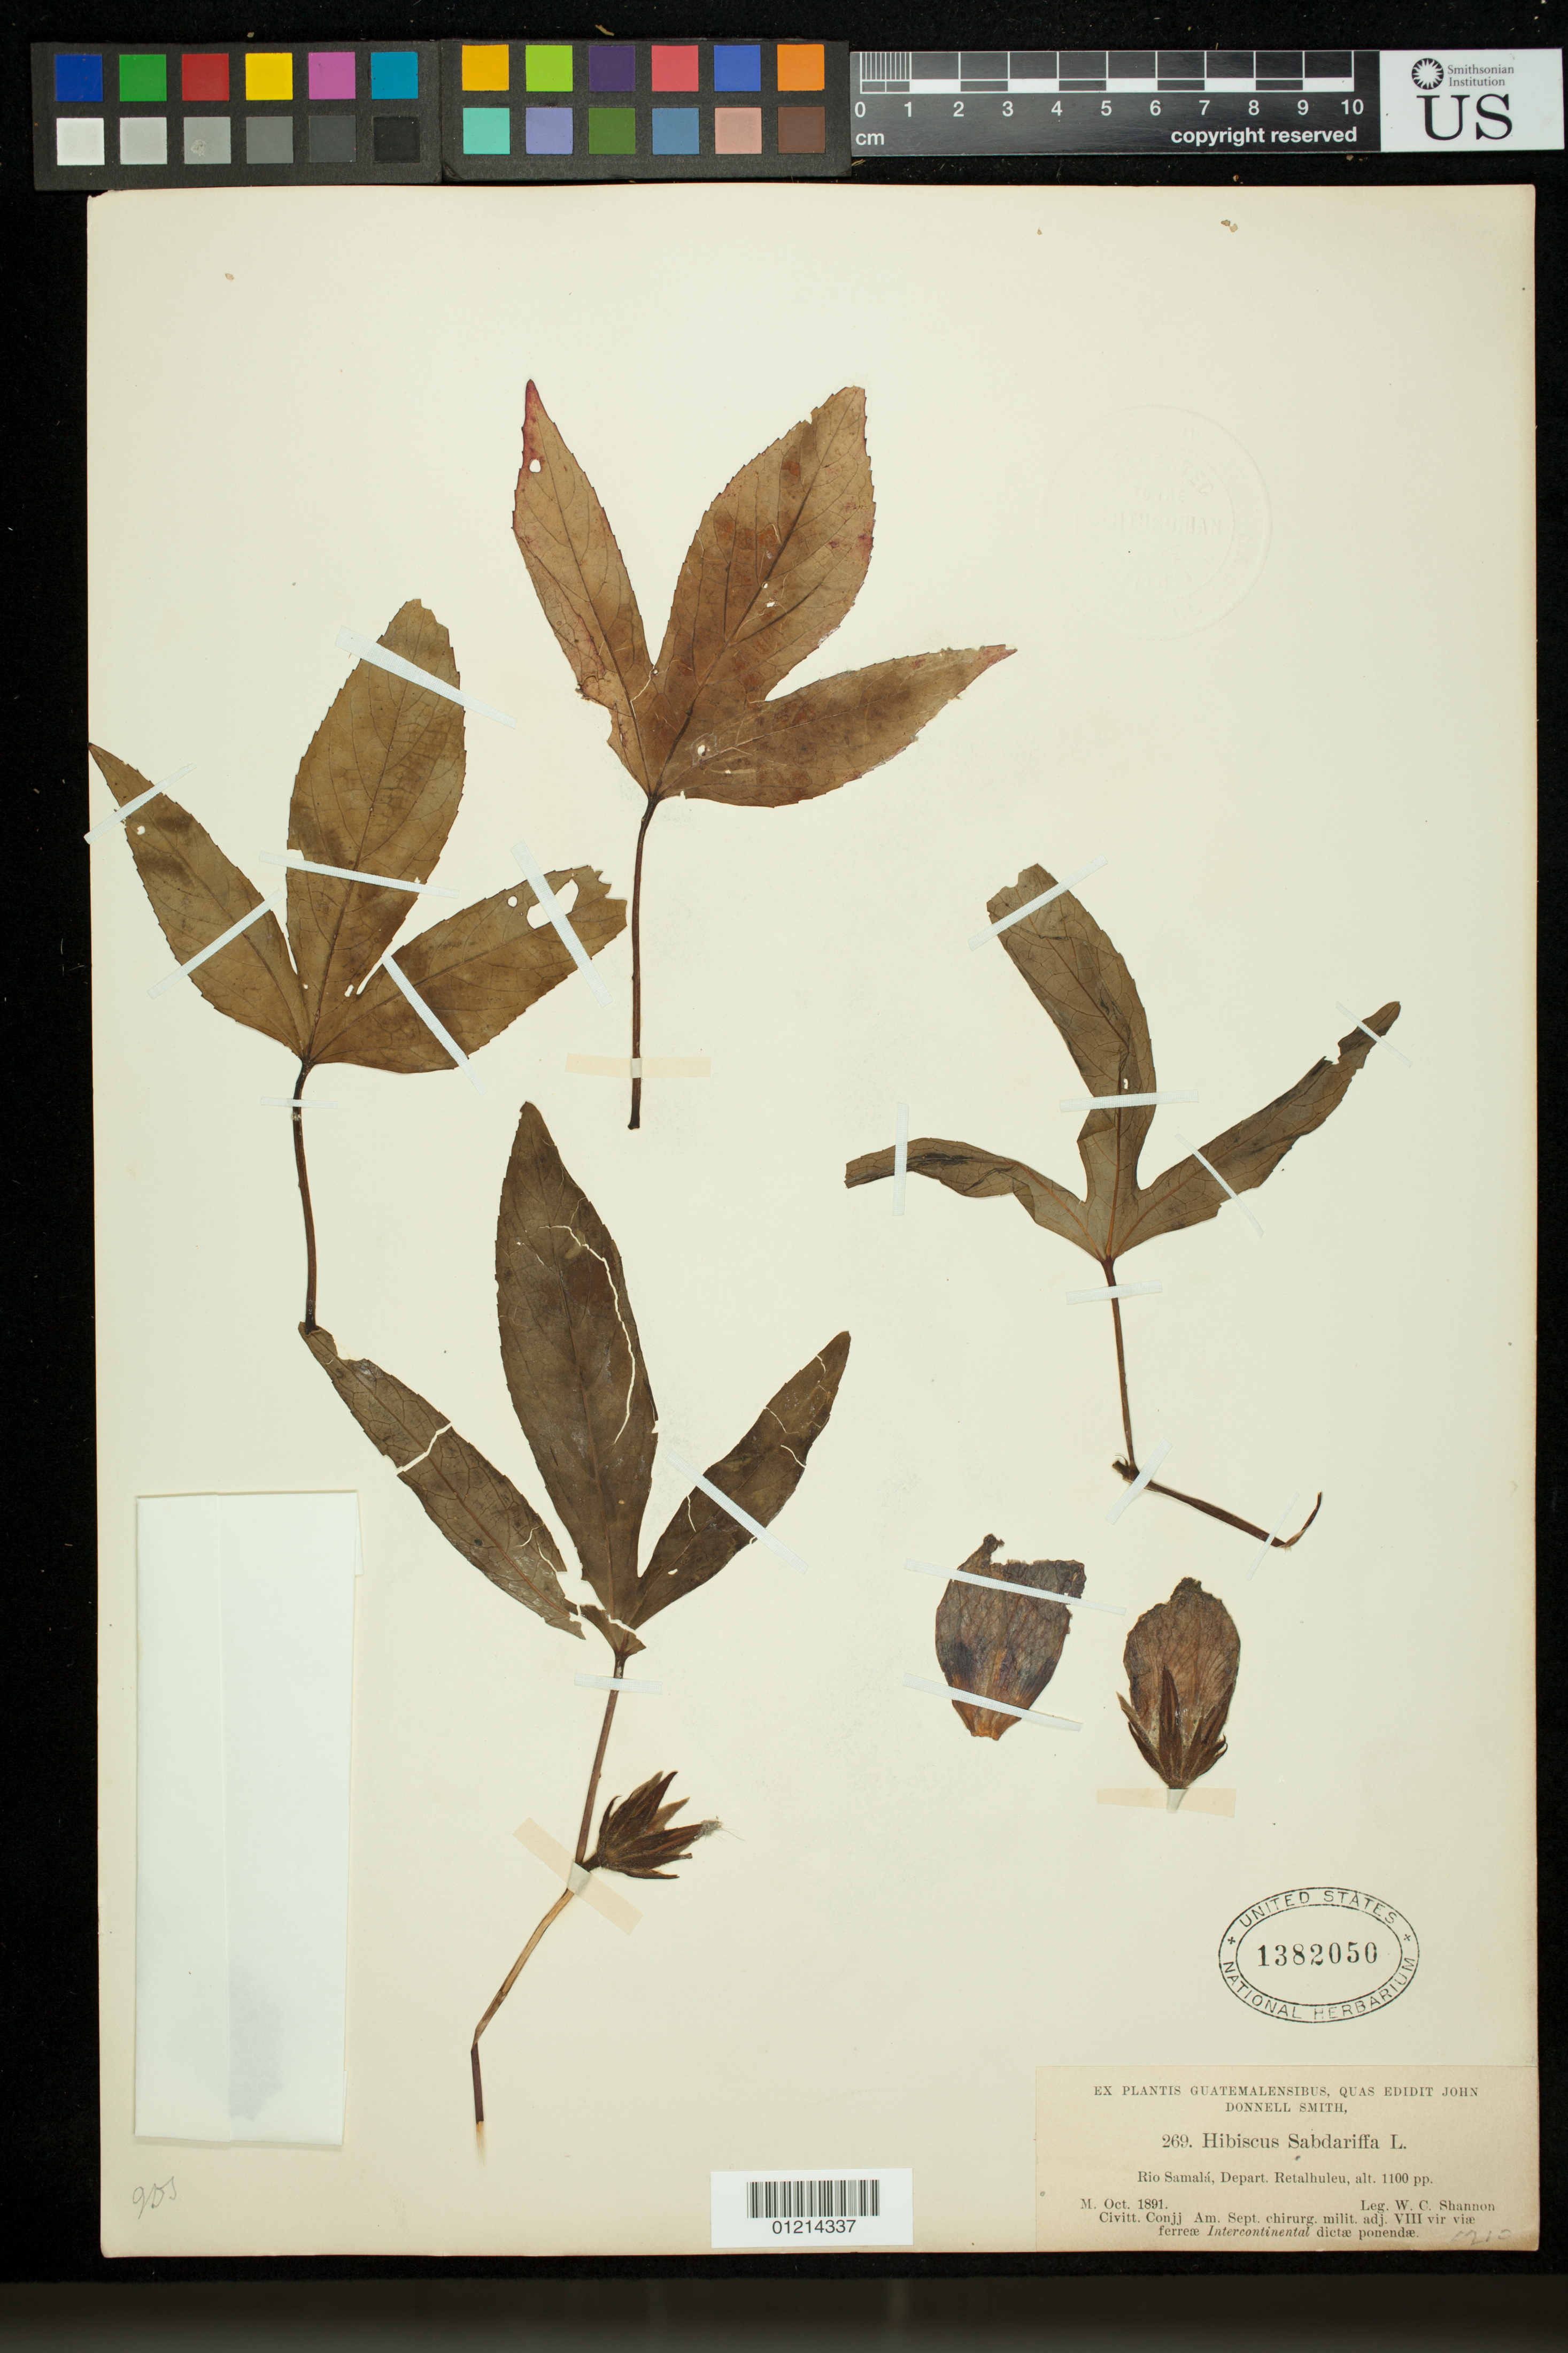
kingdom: Plantae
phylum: Tracheophyta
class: Magnoliopsida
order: Malvales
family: Malvaceae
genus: Sabdariffa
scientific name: Sabdariffa gossypiifolia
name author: (Mill.) M.M. Hanes & R.L. Barrett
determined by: Dorr, Laurence J., Curator (BOT), Smithsonian Institution - National Museum of Natural History (UNITED STATES)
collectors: W. C. Shannon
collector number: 269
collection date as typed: Oct 1891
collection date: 1891-10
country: Guatemala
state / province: Retalhuleu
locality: Rio Samala, Depart. Retalhuleu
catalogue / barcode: US 1382050